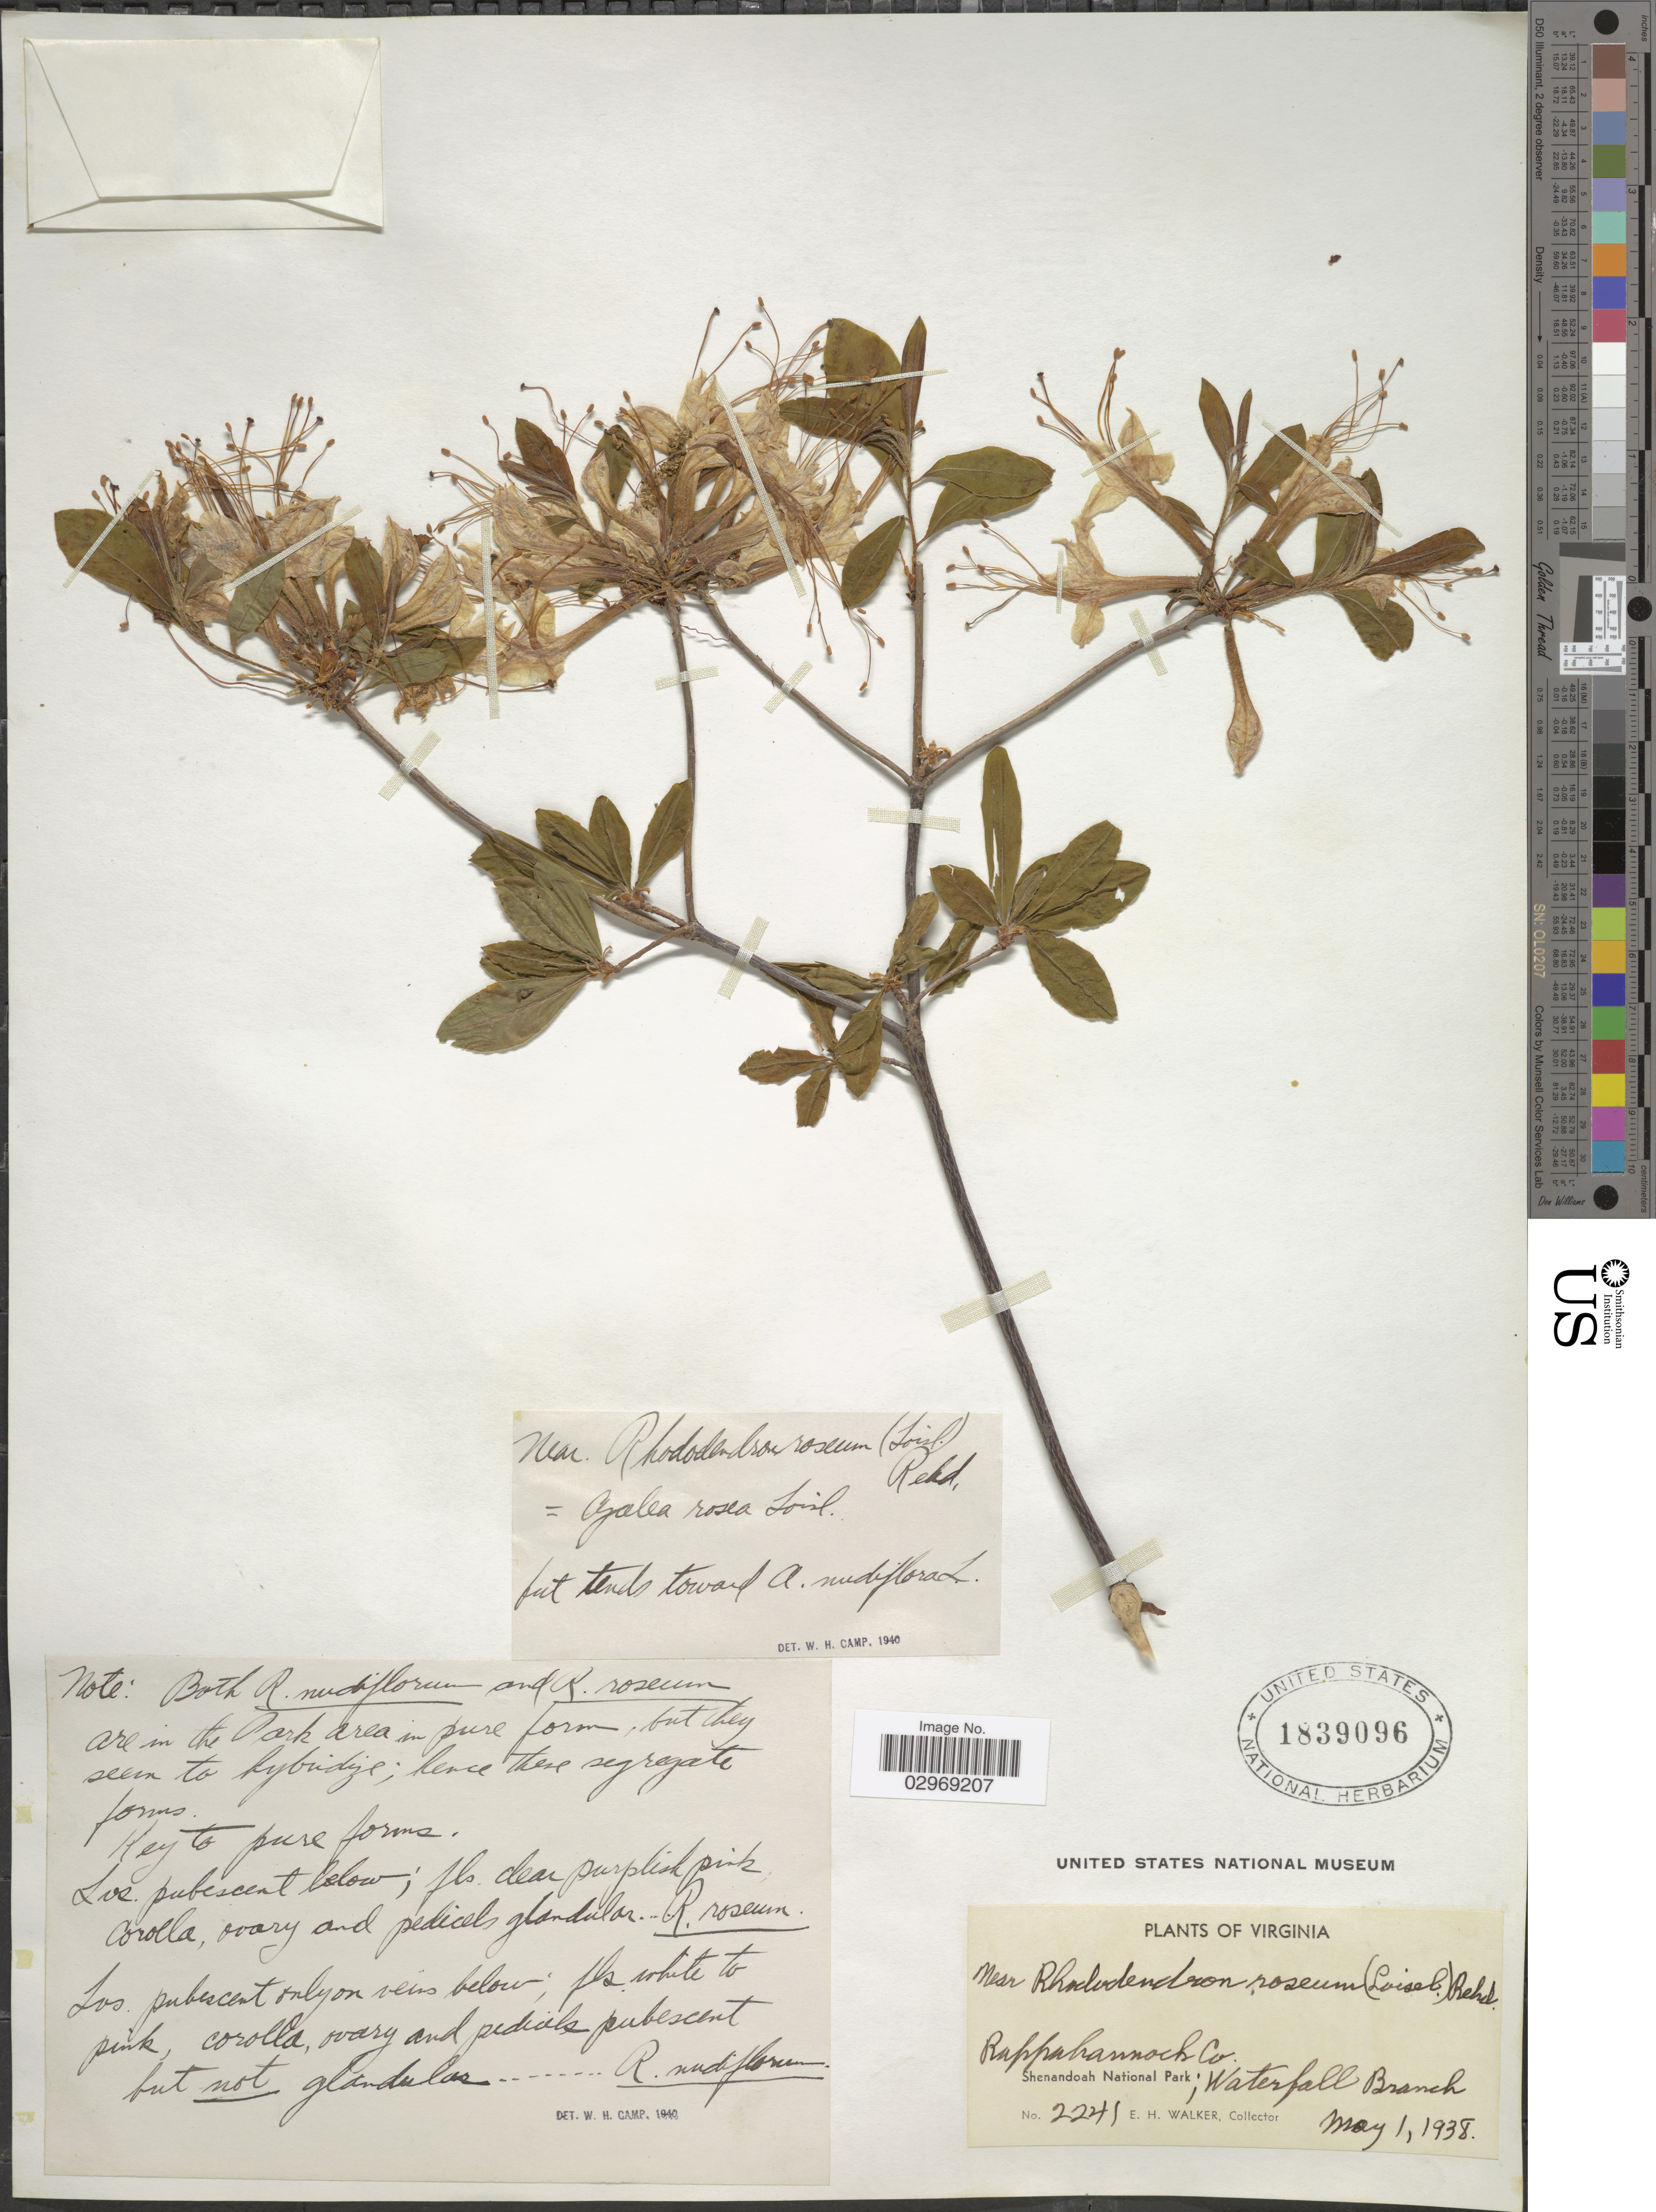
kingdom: Plantae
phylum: Tracheophyta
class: Magnoliopsida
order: Ericales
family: Ericaceae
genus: Rhododendron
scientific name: Rhododendron roseum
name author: (Loisel.) Rehder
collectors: E. H. Walker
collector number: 2241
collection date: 1938-05-01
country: United States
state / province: Virginia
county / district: Rappahannock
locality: Shenandoah National Park; Waterfall Branch.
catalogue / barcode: US 1839096